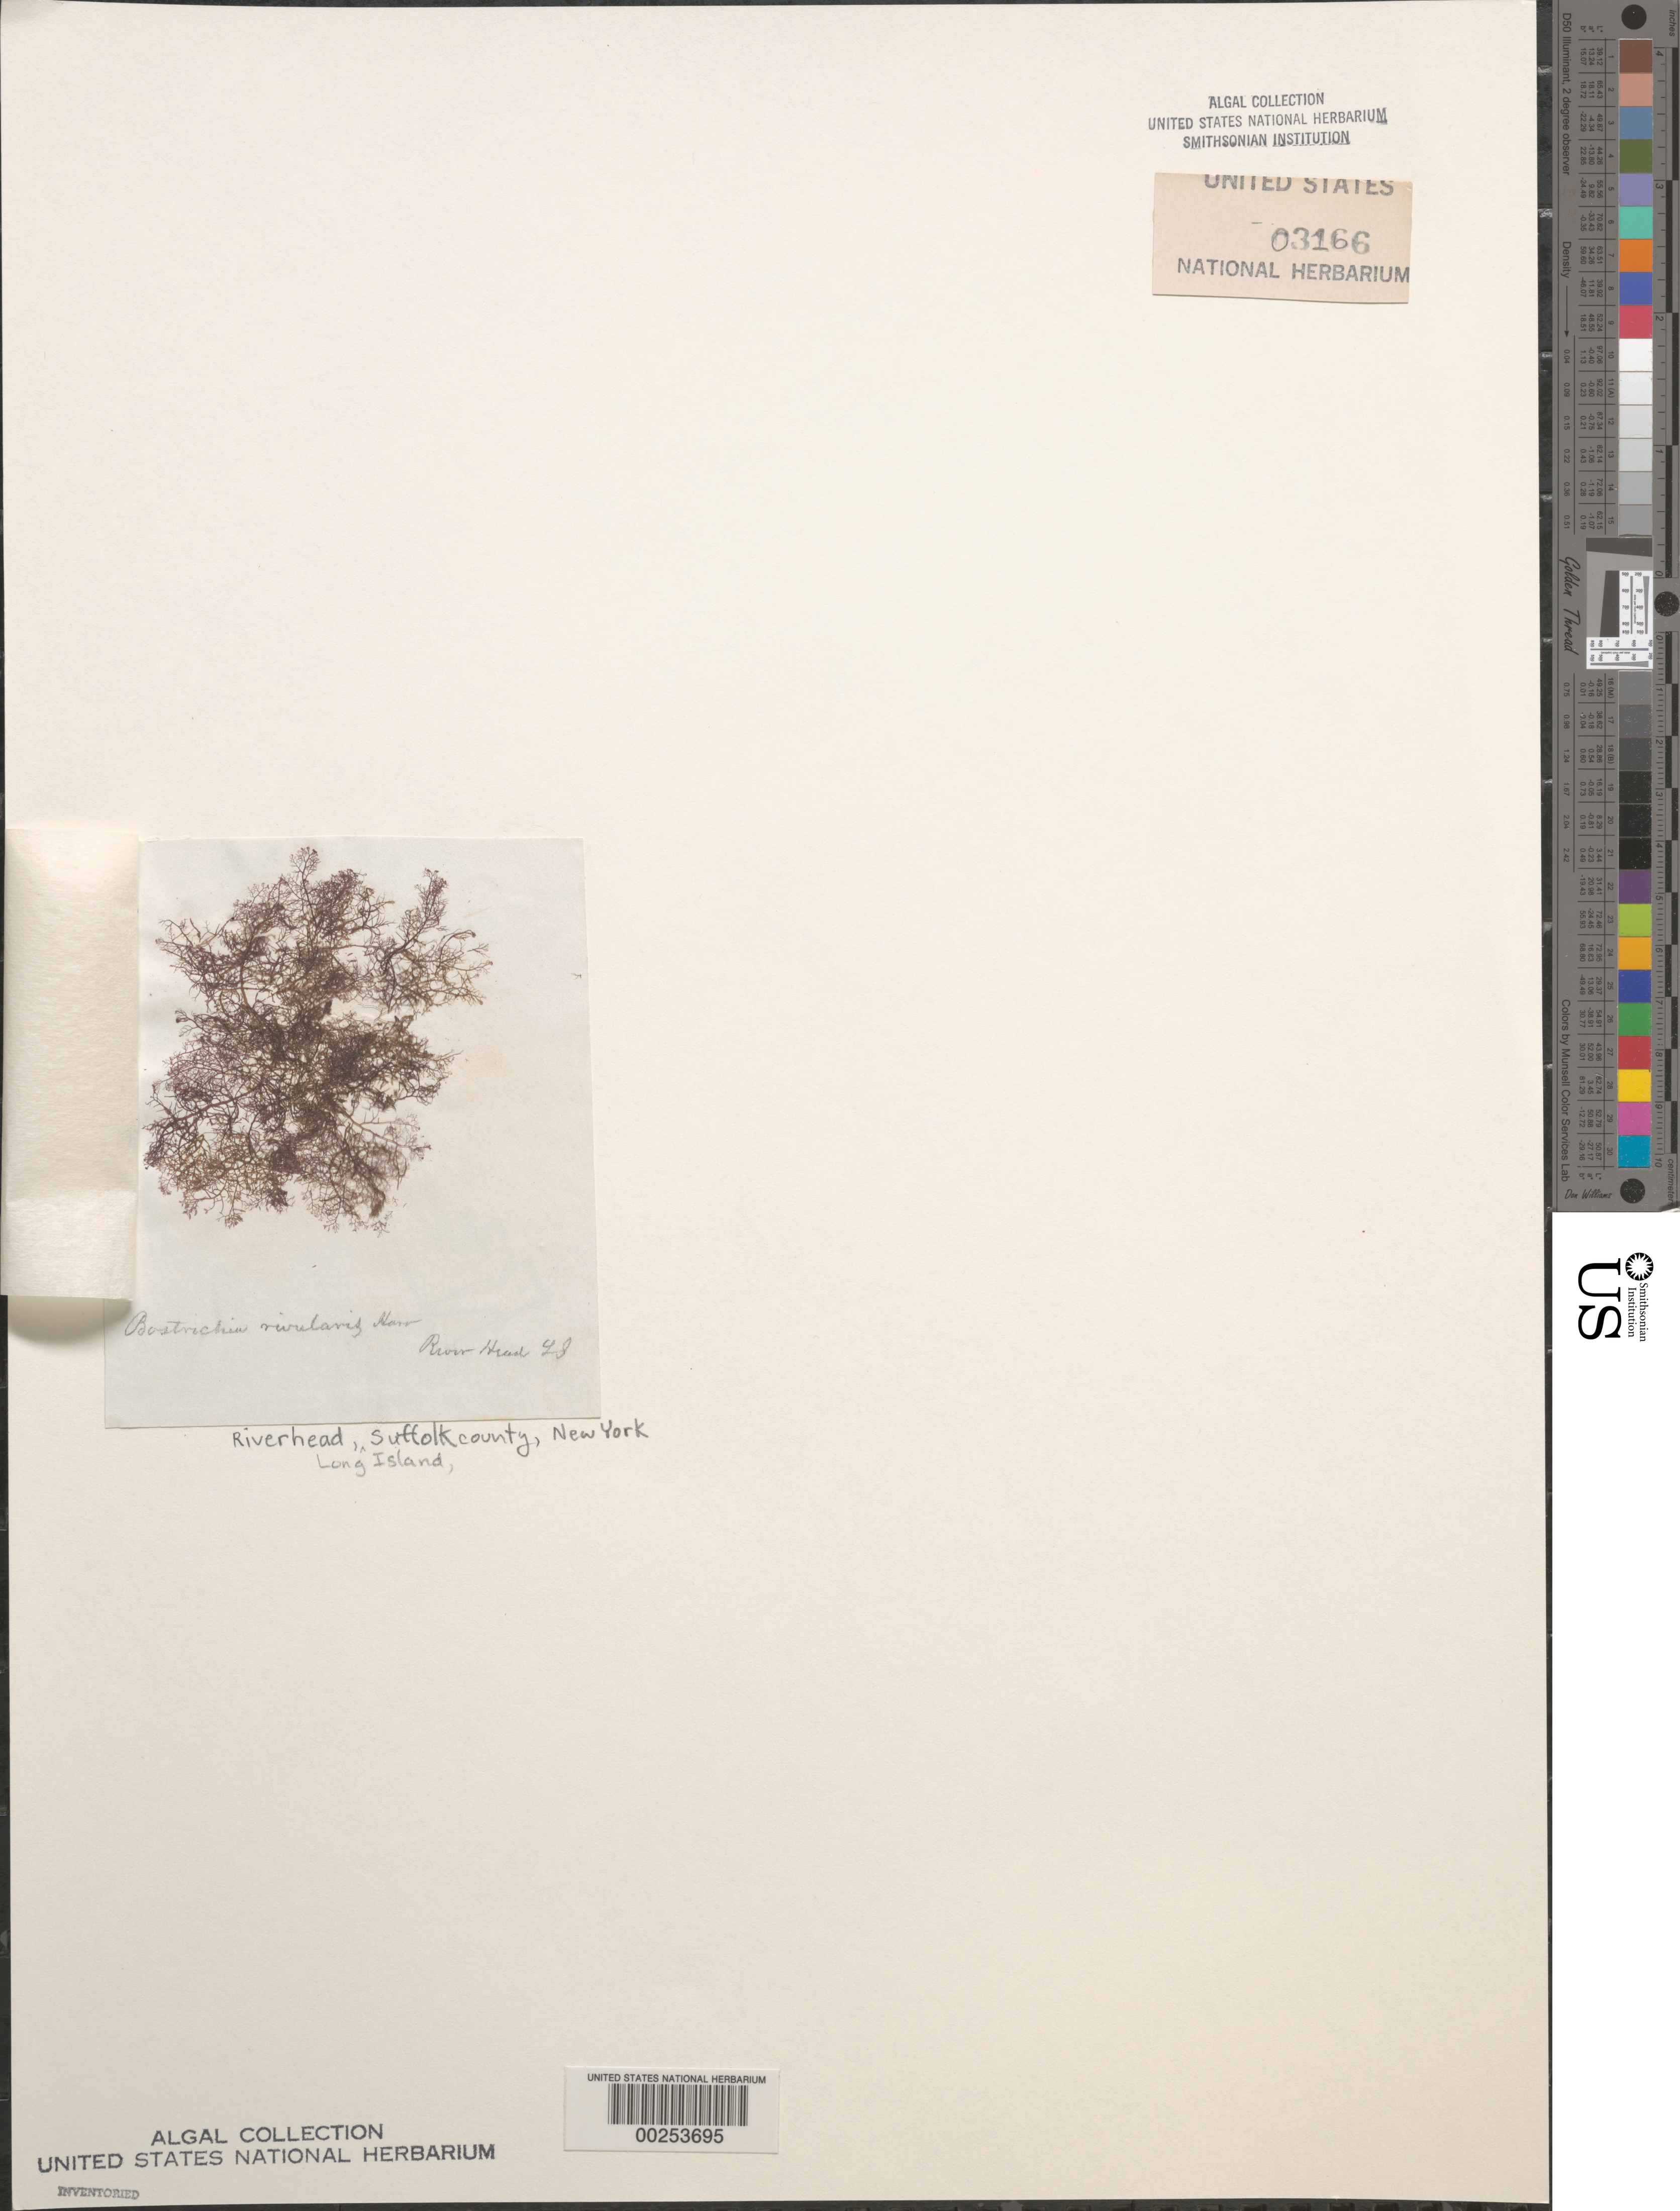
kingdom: Plantae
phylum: Rhodophyta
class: Florideophyceae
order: Ceramiales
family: Rhodomelaceae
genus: Bostrychia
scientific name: Bostrychia radicans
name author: (Mont.) Mont.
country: United States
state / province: New York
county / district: Suffolk County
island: Long Island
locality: Riverhead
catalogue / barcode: US 3166